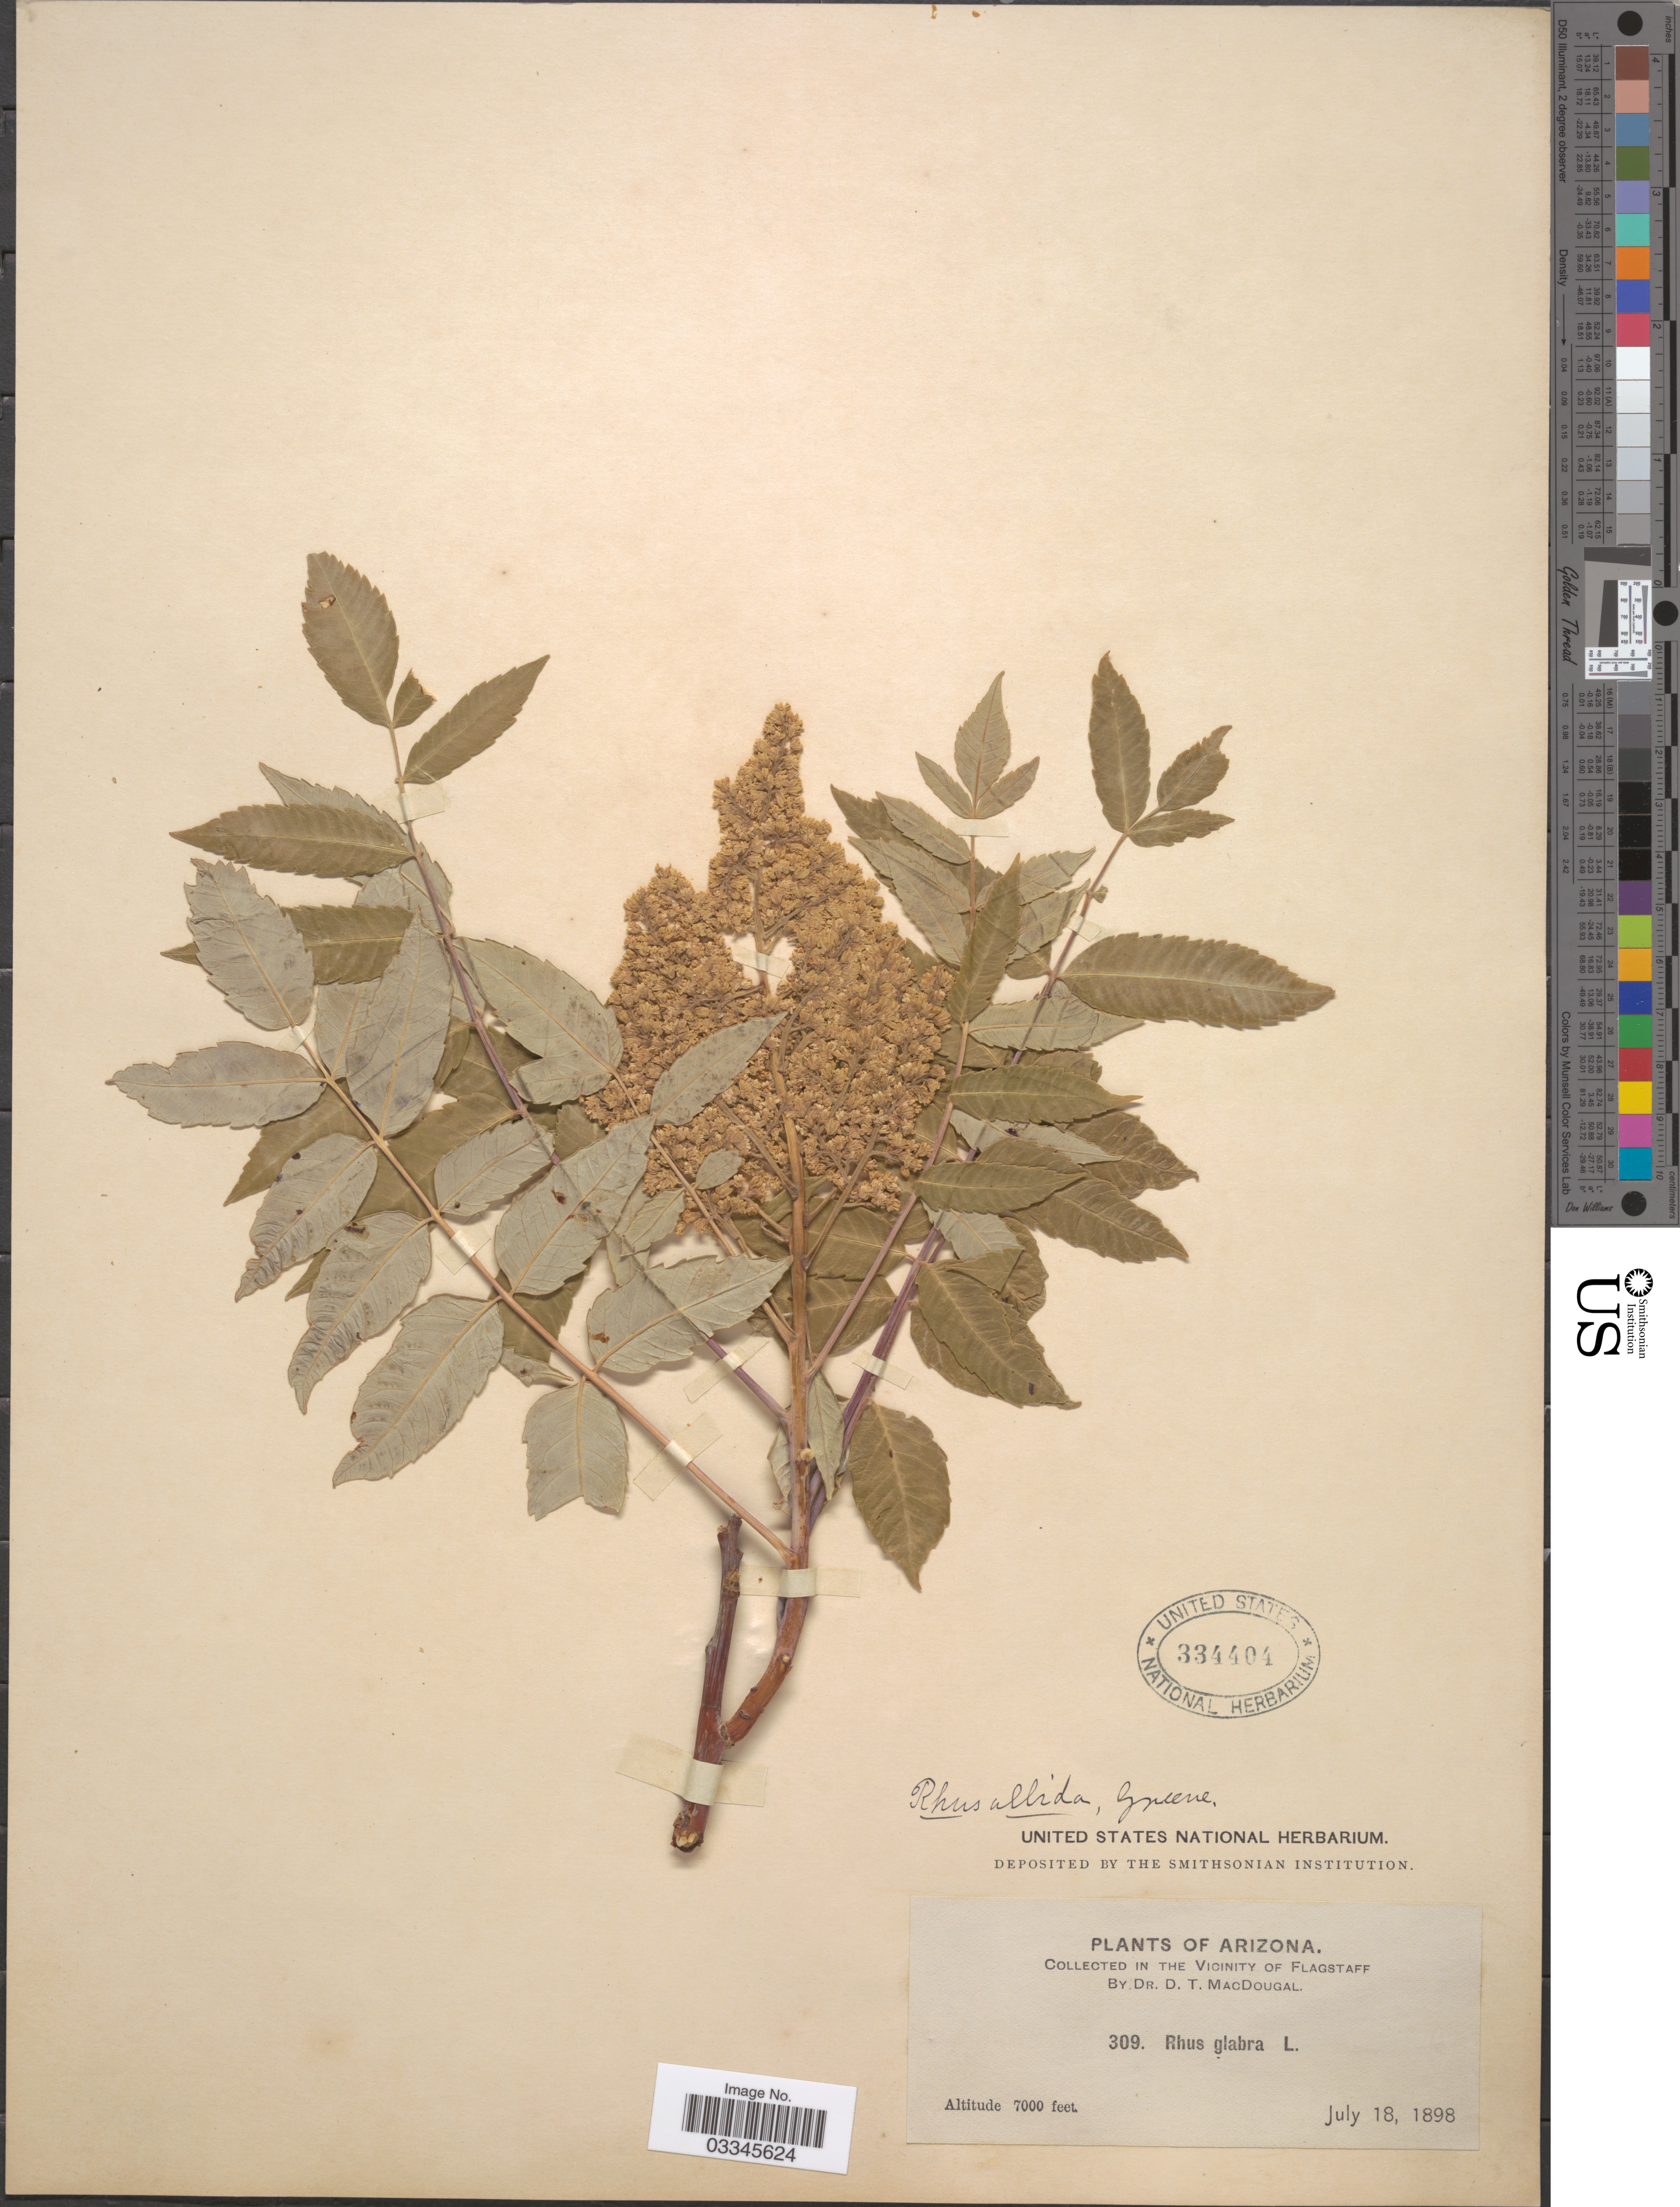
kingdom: Plantae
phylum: Tracheophyta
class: Magnoliopsida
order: Sapindales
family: Anacardiaceae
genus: Rhus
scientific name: Rhus albida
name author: Greene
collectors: D. T. MacDougal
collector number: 309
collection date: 1898-07-18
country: United States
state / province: Arizona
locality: In the Vicinity of Flagstaff.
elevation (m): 2134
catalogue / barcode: US 334404